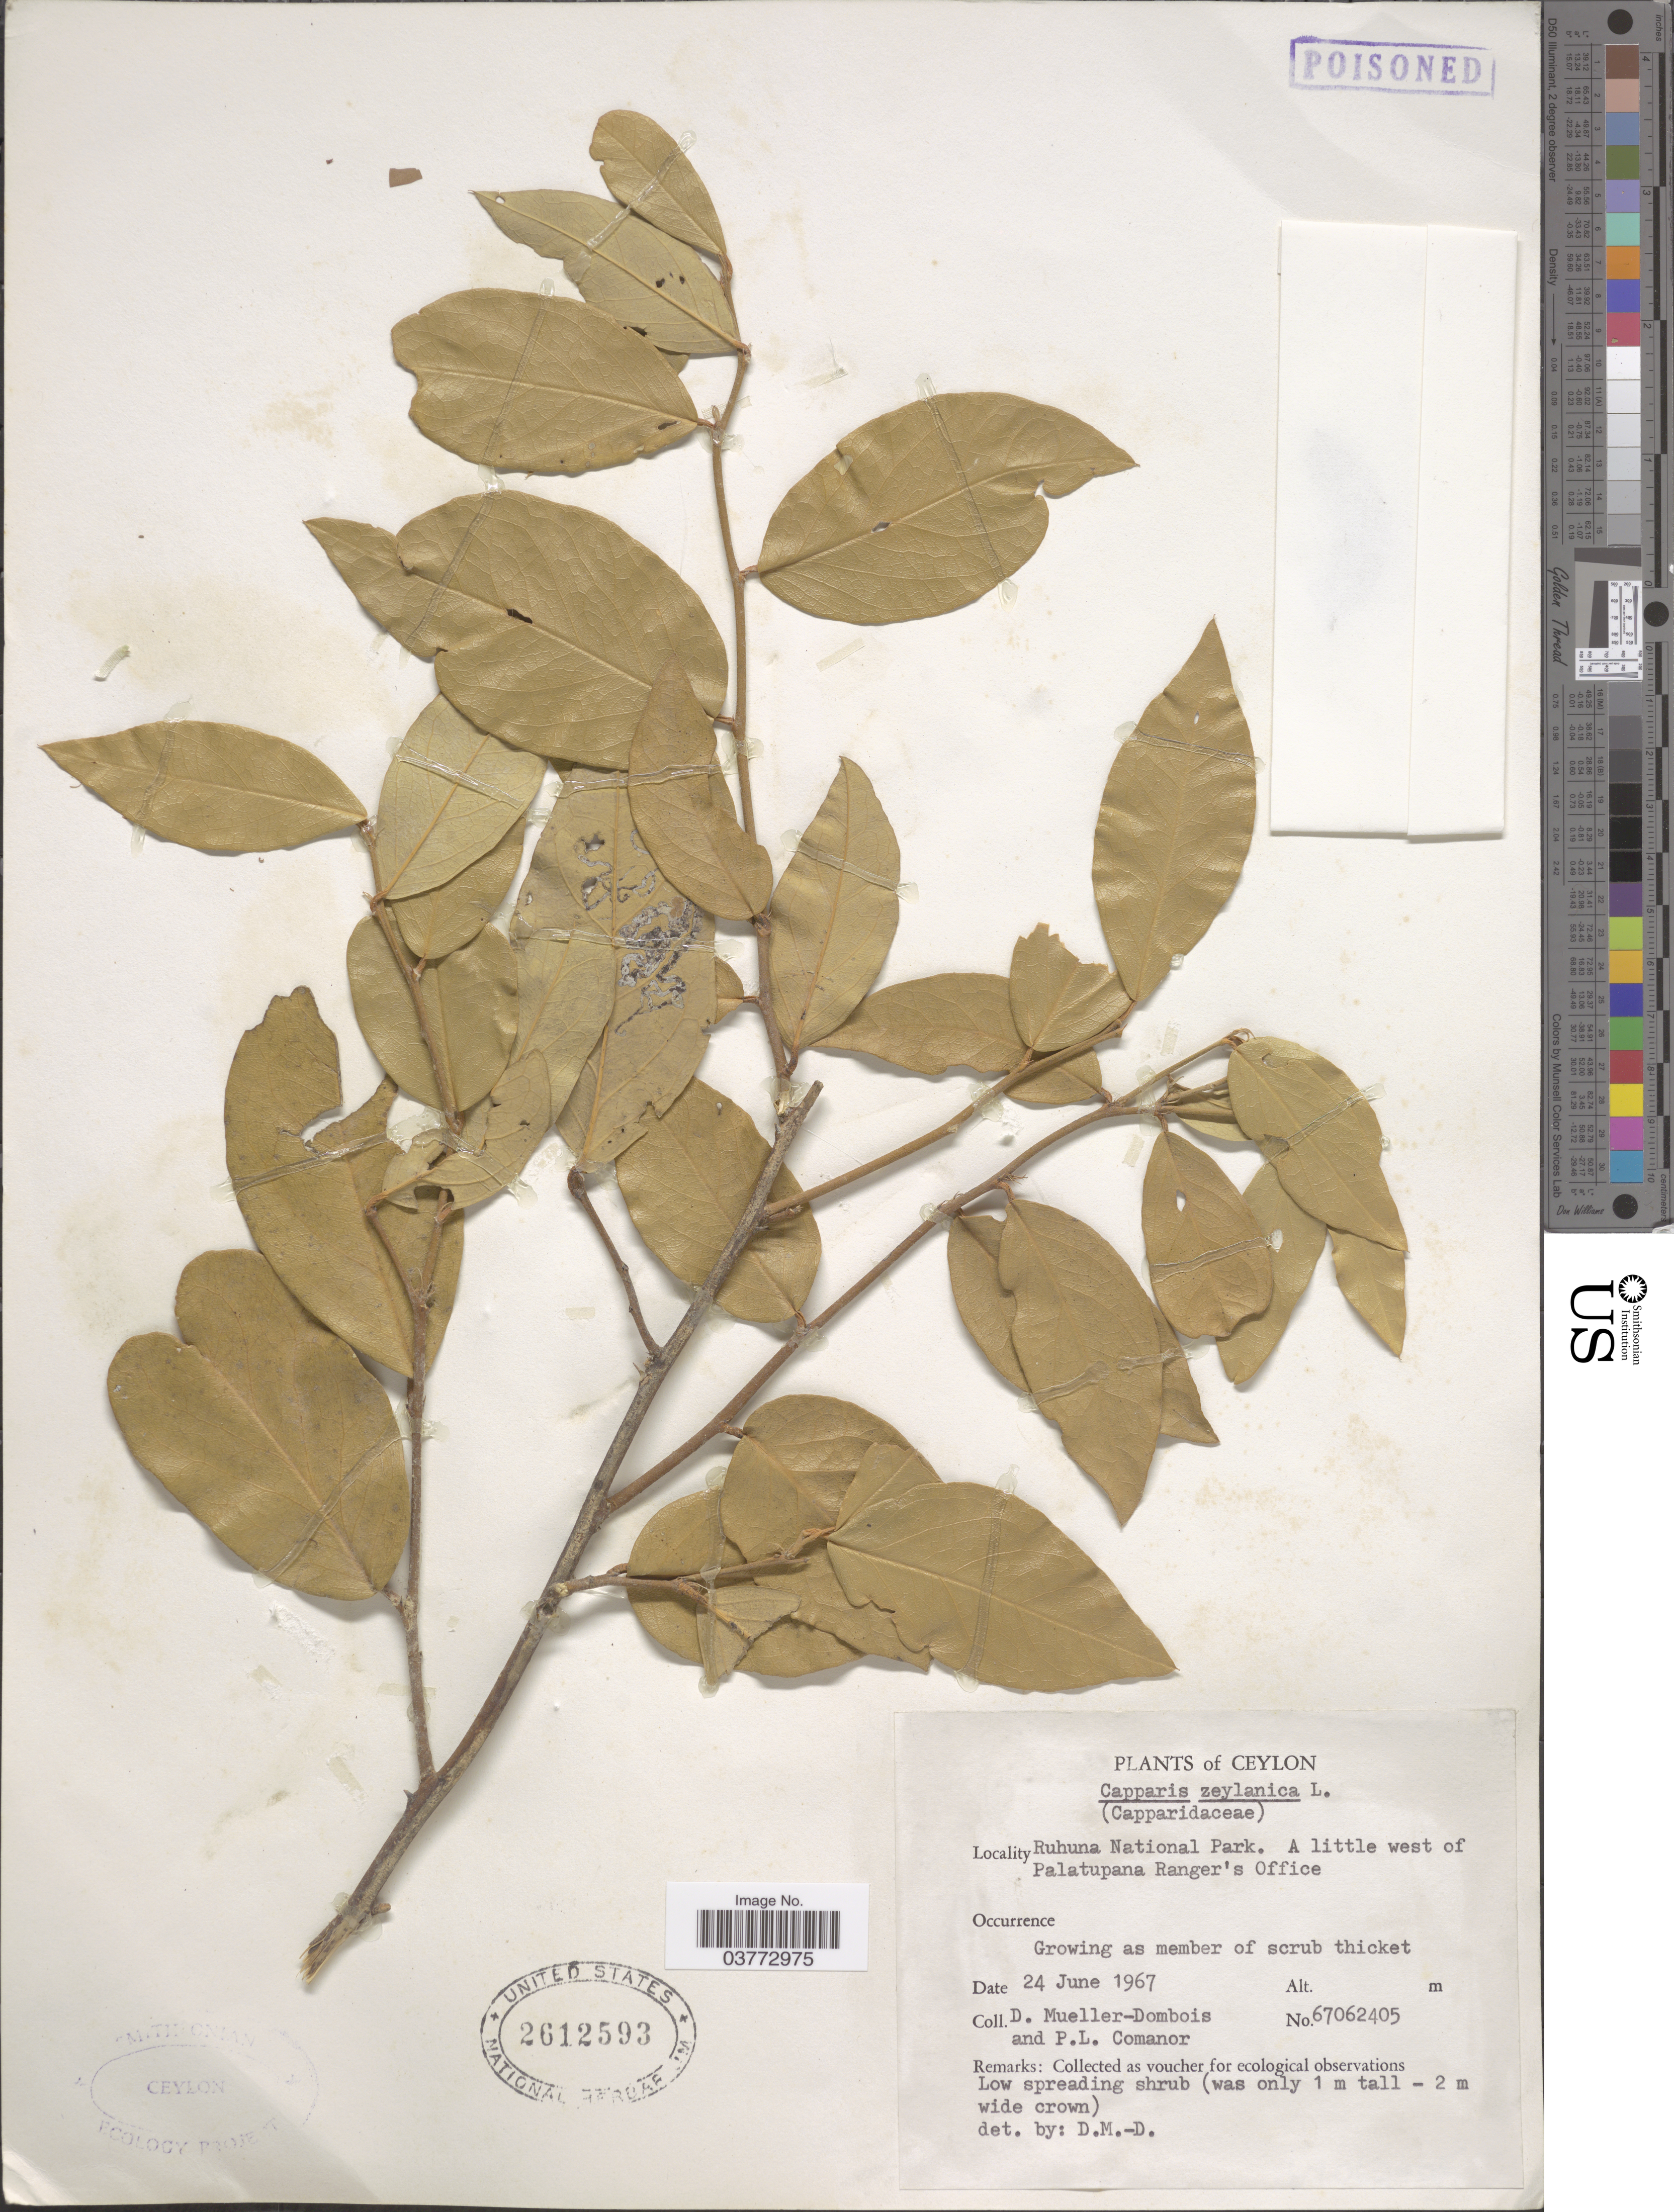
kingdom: Plantae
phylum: Tracheophyta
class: Magnoliopsida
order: Brassicales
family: Capparaceae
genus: Capparis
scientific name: Capparis zeylanica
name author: L.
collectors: D. Mueller-Dombois & P. Comanor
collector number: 67062405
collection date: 1967-06-24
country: Sri Lanka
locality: Ceylon. Ruhuna National Park. A little west of Palatupana Ranger's Office.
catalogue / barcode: US 2612593